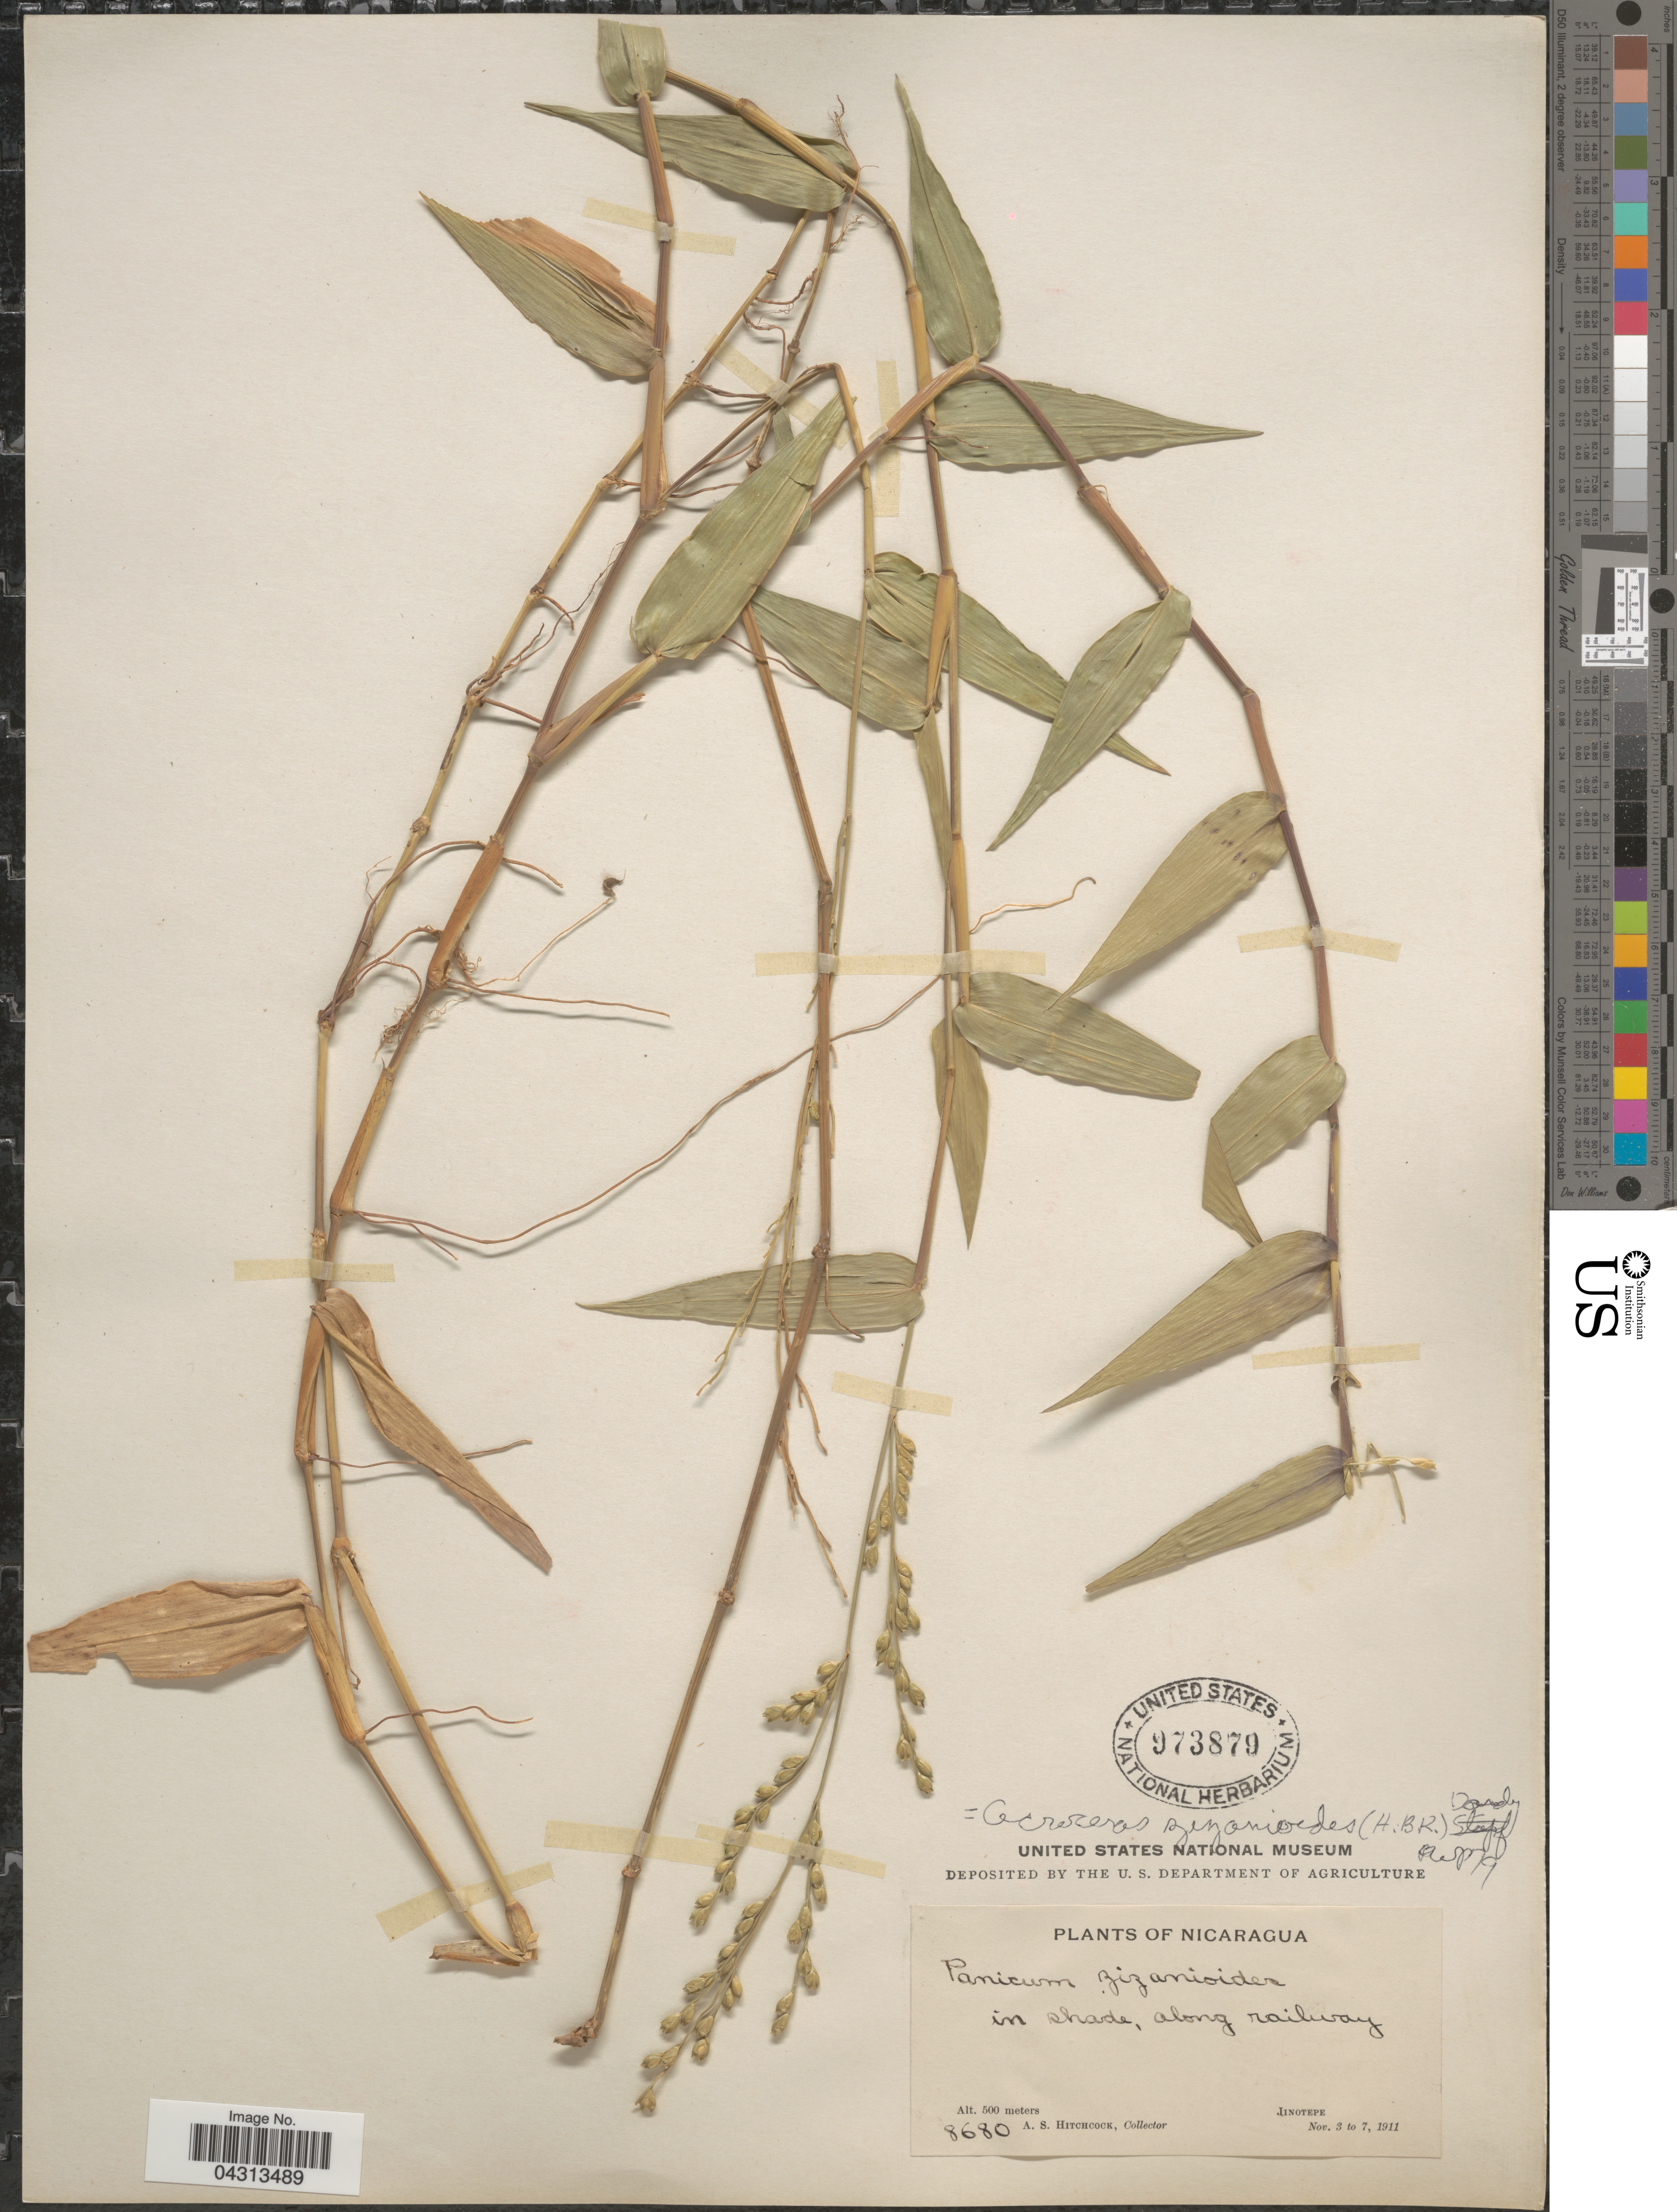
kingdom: Plantae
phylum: Tracheophyta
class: Liliopsida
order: Poales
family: Poaceae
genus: Acroceras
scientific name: Acroceras zizanioides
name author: (Kunth) Dandy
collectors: A. S. Hitchcock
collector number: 8680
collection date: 1911-11-03/1911-11-07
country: Nicaragua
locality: In shade, along railway. Jinotepe.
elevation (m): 500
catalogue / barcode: US 973879